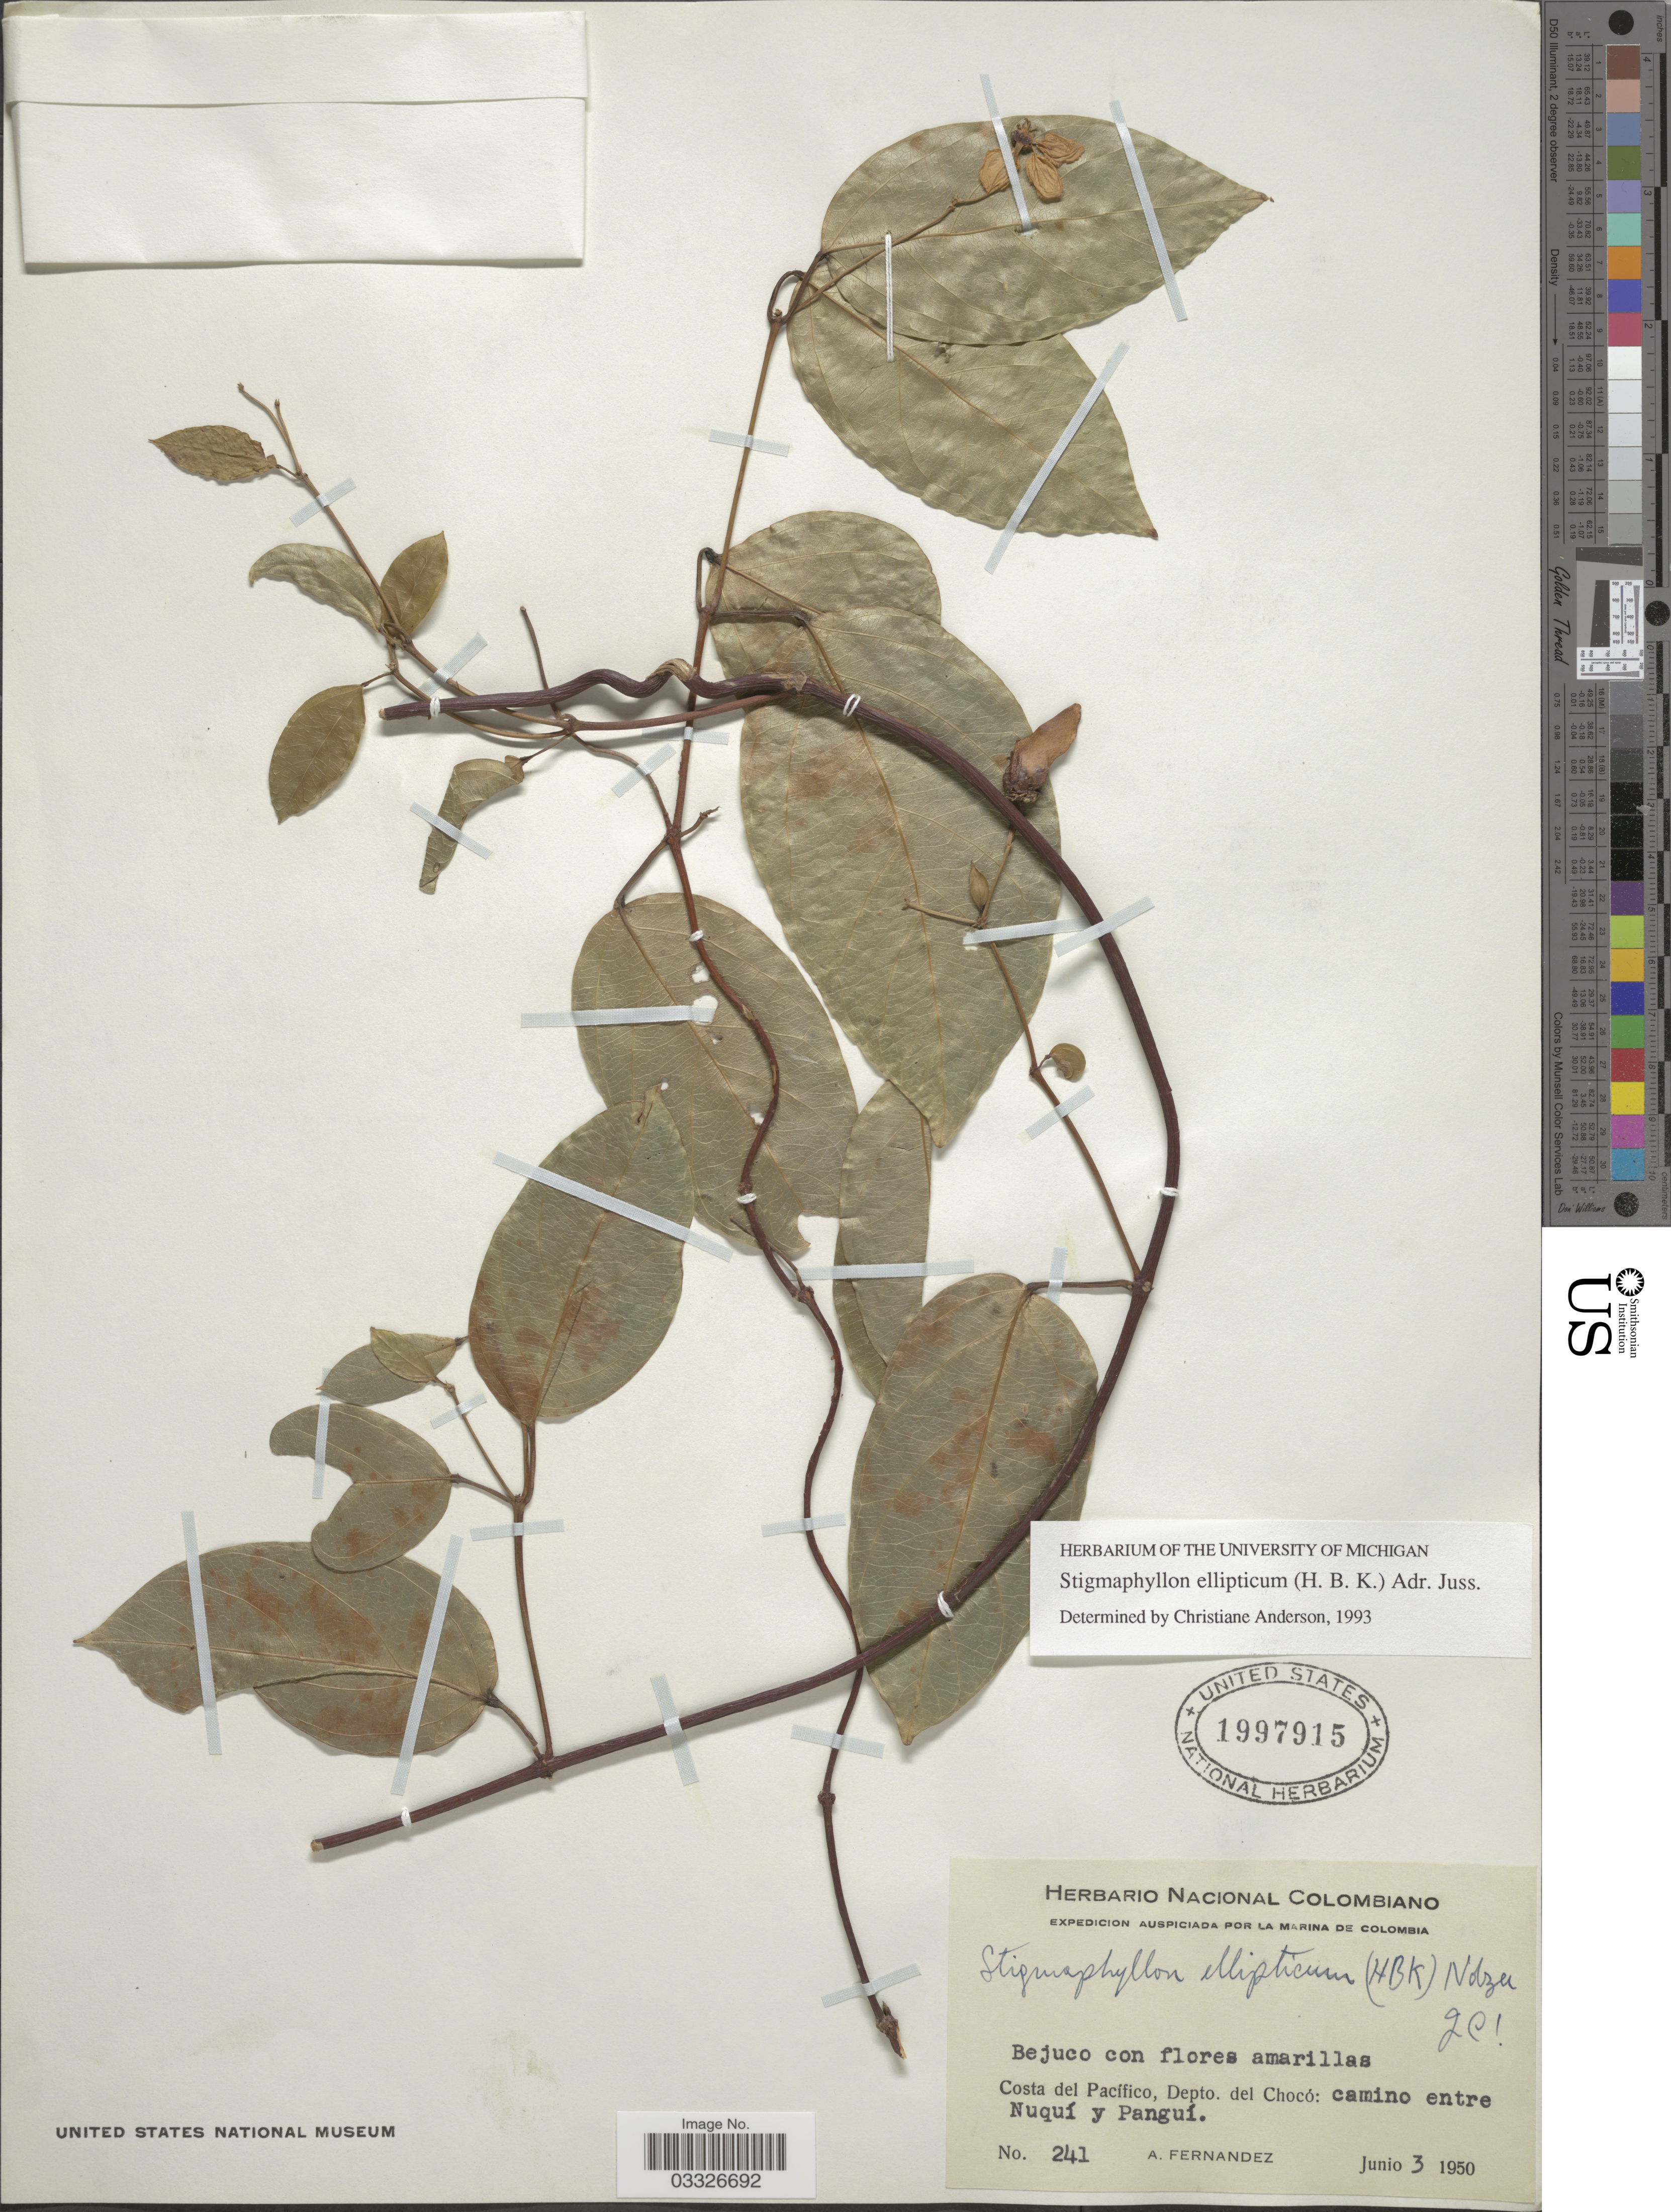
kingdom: Plantae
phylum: Tracheophyta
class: Magnoliopsida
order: Malpighiales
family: Malpighiaceae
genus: Stigmaphyllon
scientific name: Stigmaphyllon ellipticum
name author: (Kunth) A. Juss.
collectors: A. Fernandez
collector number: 241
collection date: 1950-06-03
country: Colombia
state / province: Chocó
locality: Costa del Pacífico, Depto. del Chocó: camino entre Nuquí y Panguí.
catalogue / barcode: US 1997915